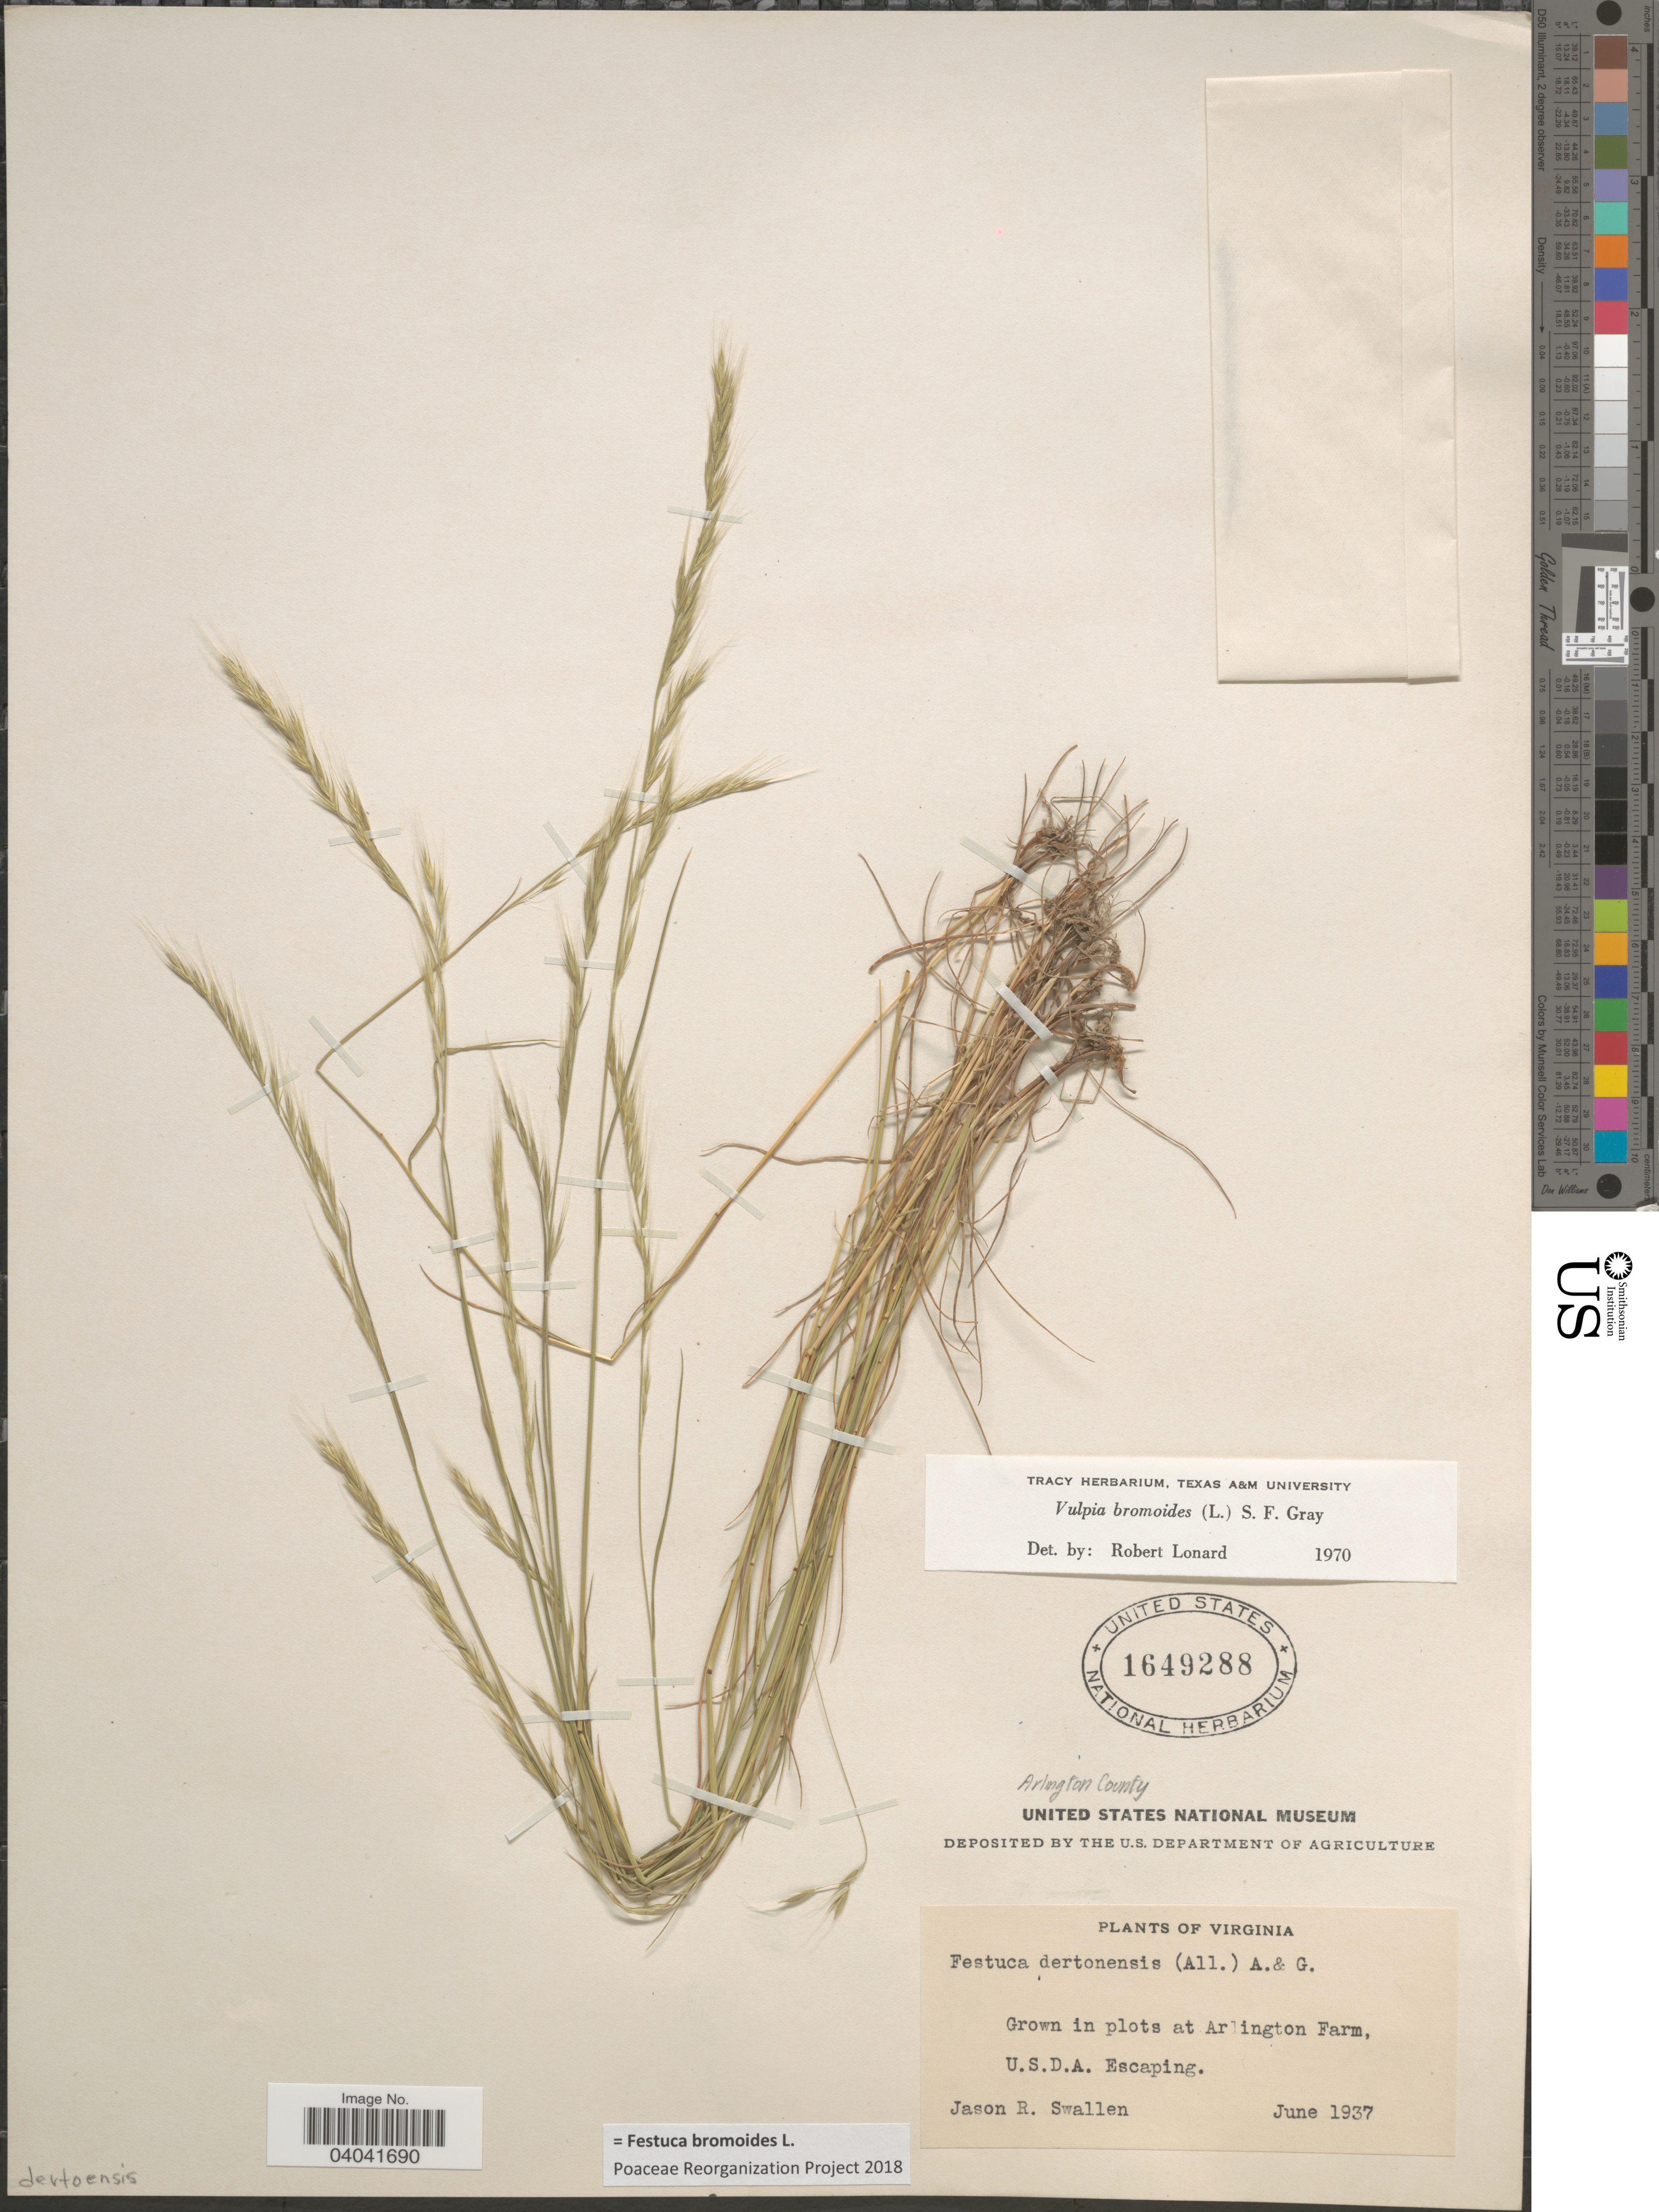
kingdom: Plantae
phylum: Tracheophyta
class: Liliopsida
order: Poales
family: Poaceae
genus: Festuca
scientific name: Festuca bromoides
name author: L.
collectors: J. R. Swallen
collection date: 1937-06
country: United States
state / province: Virginia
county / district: Arlington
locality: Arlington County. Grown in plots at Arlington Farm, U.S.D.A. Escaping.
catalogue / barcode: US 1649288